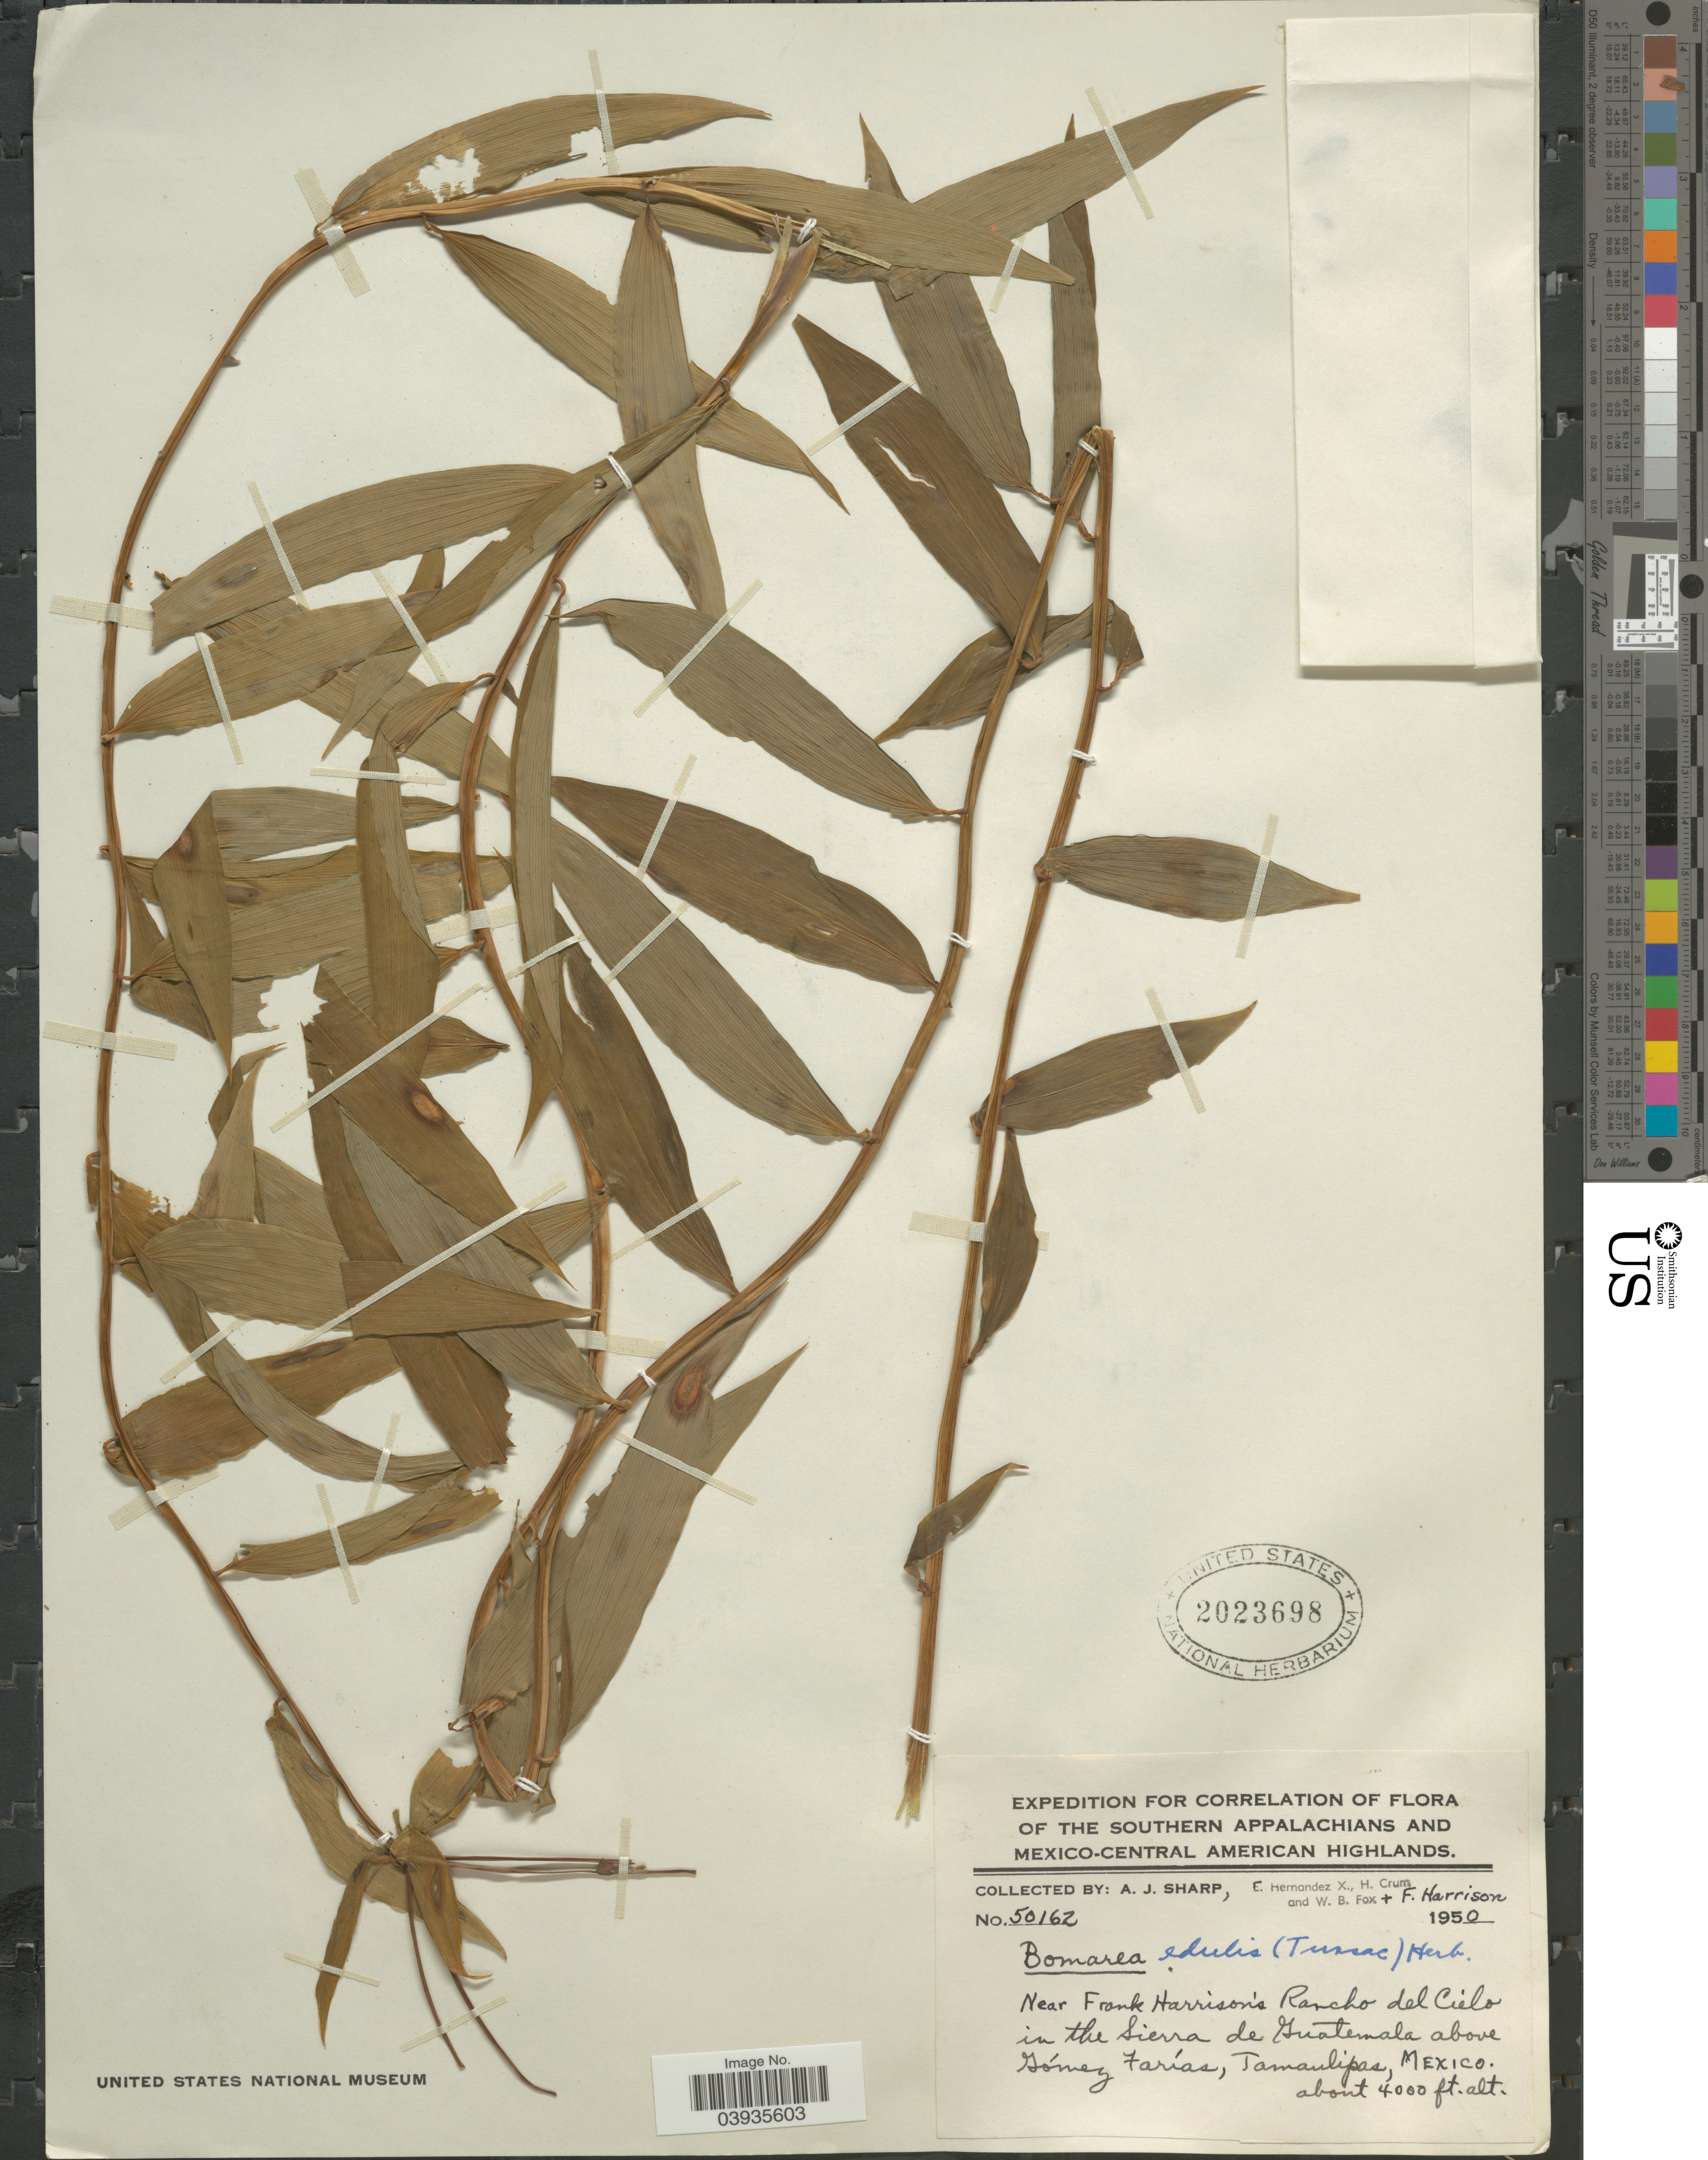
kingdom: Plantae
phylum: Tracheophyta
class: Liliopsida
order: Liliales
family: Alstroemeriaceae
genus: Bomarea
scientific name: Bomarea caldasii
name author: (Kunth) Asch. & Graebener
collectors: A. J. Sharp, E. Hernandez X., H. Crum, W. B. Fox & F. Harrison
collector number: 50162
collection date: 1950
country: Mexico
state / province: Tamaulipas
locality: The Southern Appalachians and Mexico-Central American Highlands. Near Frank Harrison's Rancho del Cielo in the Sierra de Guatemala above Gómez Farías.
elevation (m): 1219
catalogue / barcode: US 2023698